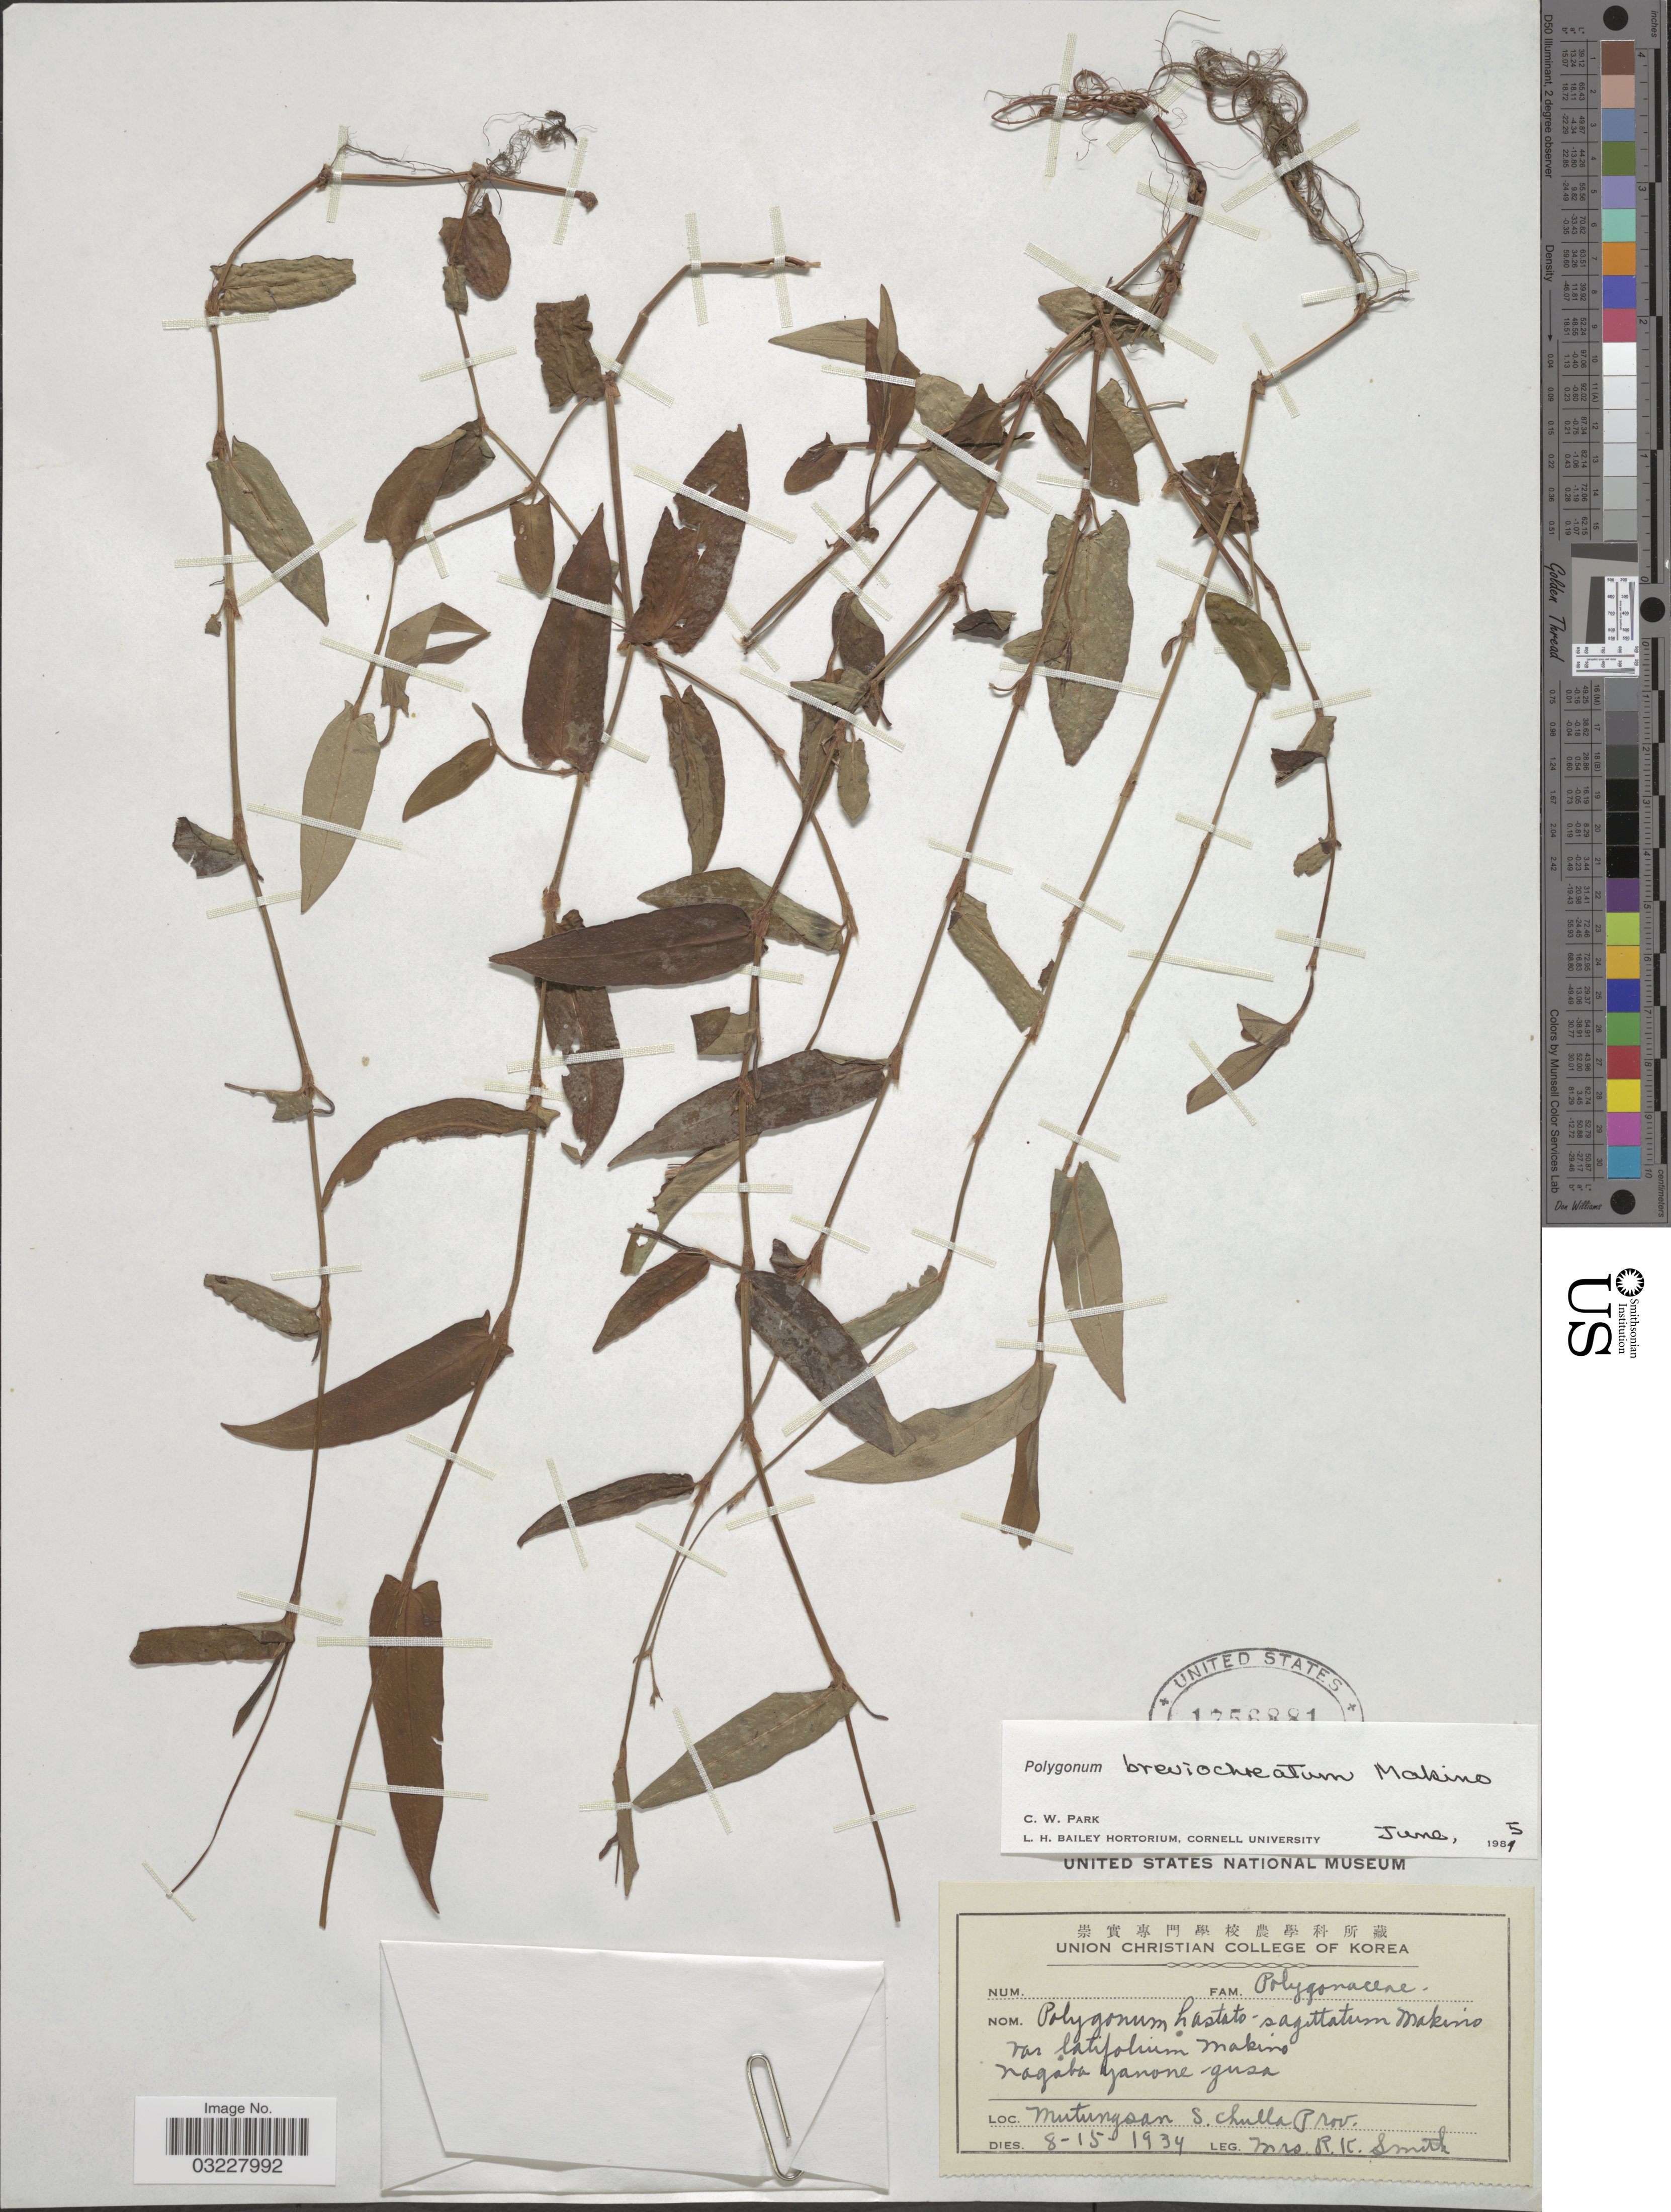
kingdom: Plantae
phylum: Tracheophyta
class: Magnoliopsida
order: Caryophyllales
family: Polygonaceae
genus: Polygonum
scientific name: Polygonum breviochreatum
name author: Makino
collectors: Mrs. R. K. Smith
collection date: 1934-08-15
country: South Korea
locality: Mutungsan S. Chulla Prov.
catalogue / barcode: US 1756881